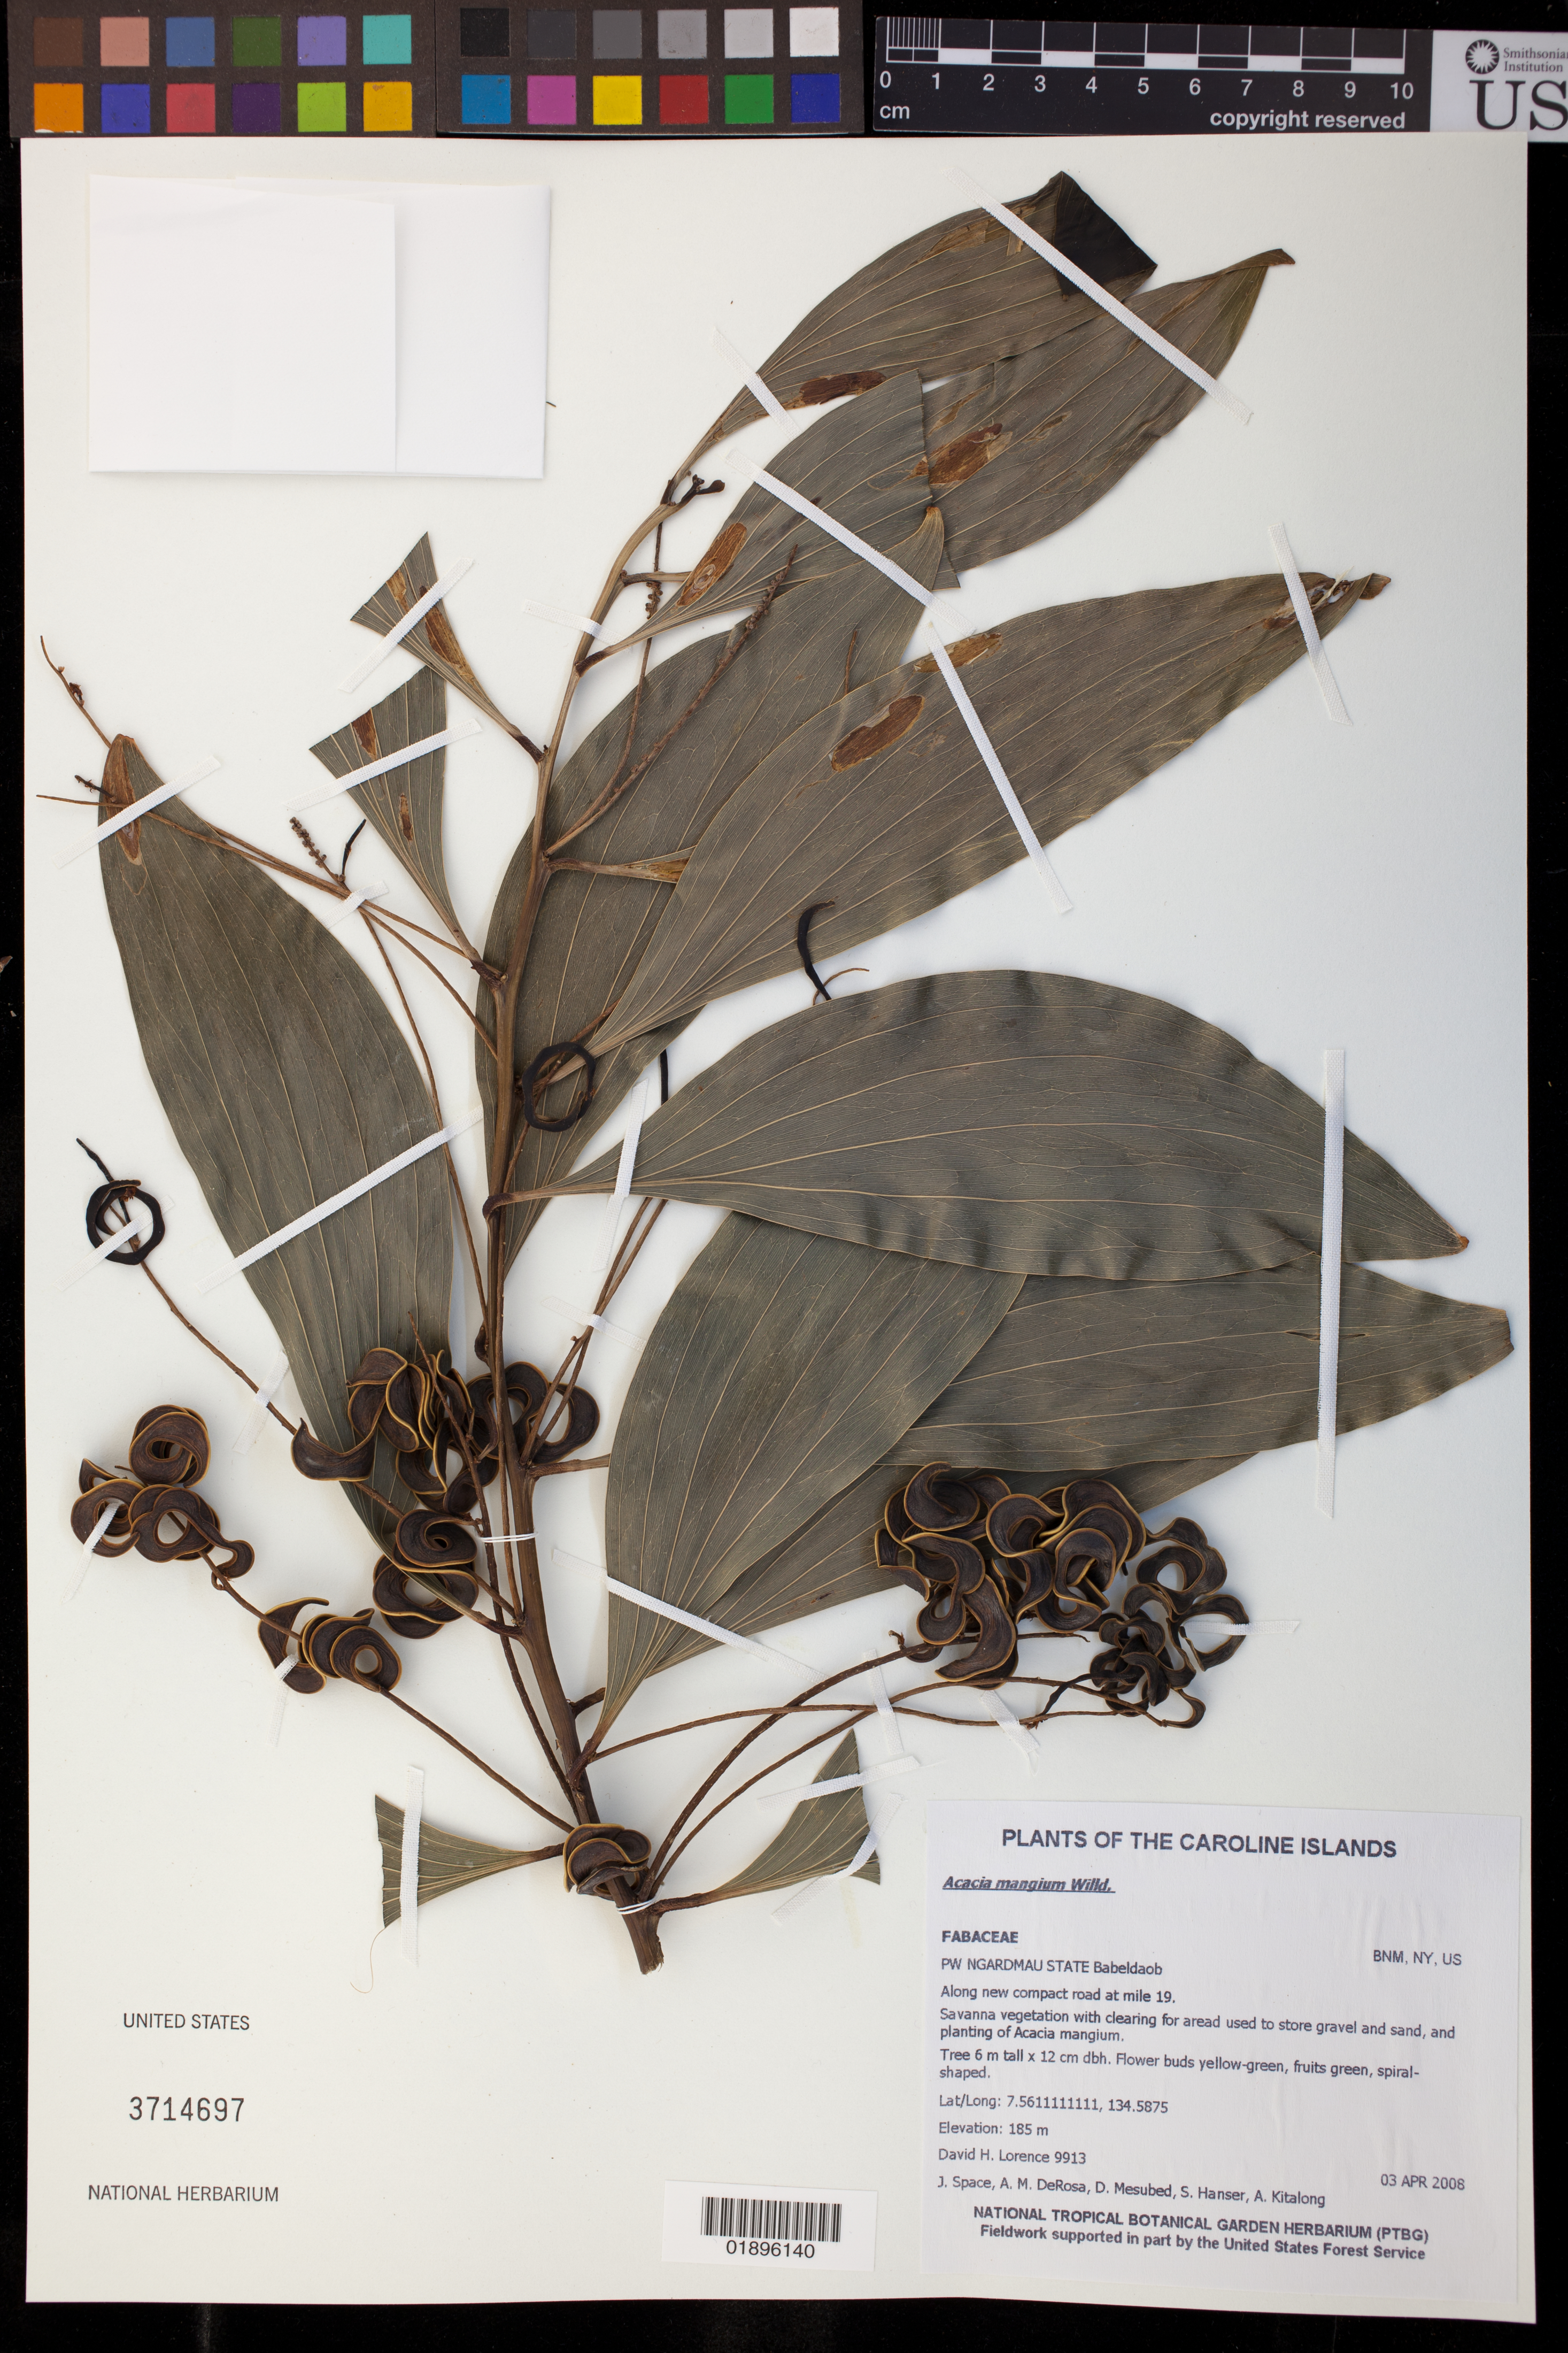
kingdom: Plantae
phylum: Tracheophyta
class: Magnoliopsida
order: Fabales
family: Fabaceae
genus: Acacia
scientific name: Acacia mangium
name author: Willd.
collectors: D. Lorence, J. Space, A. DeRosa, D. Mesubed, S. Hanser & A. Kitalong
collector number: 9913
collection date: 2008-04-03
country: Palau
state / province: Ngardmau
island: Babeldaob [Babelthuap]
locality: Along new compact road at mile 19.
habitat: Savanna vegetation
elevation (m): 185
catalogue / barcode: US 3714697